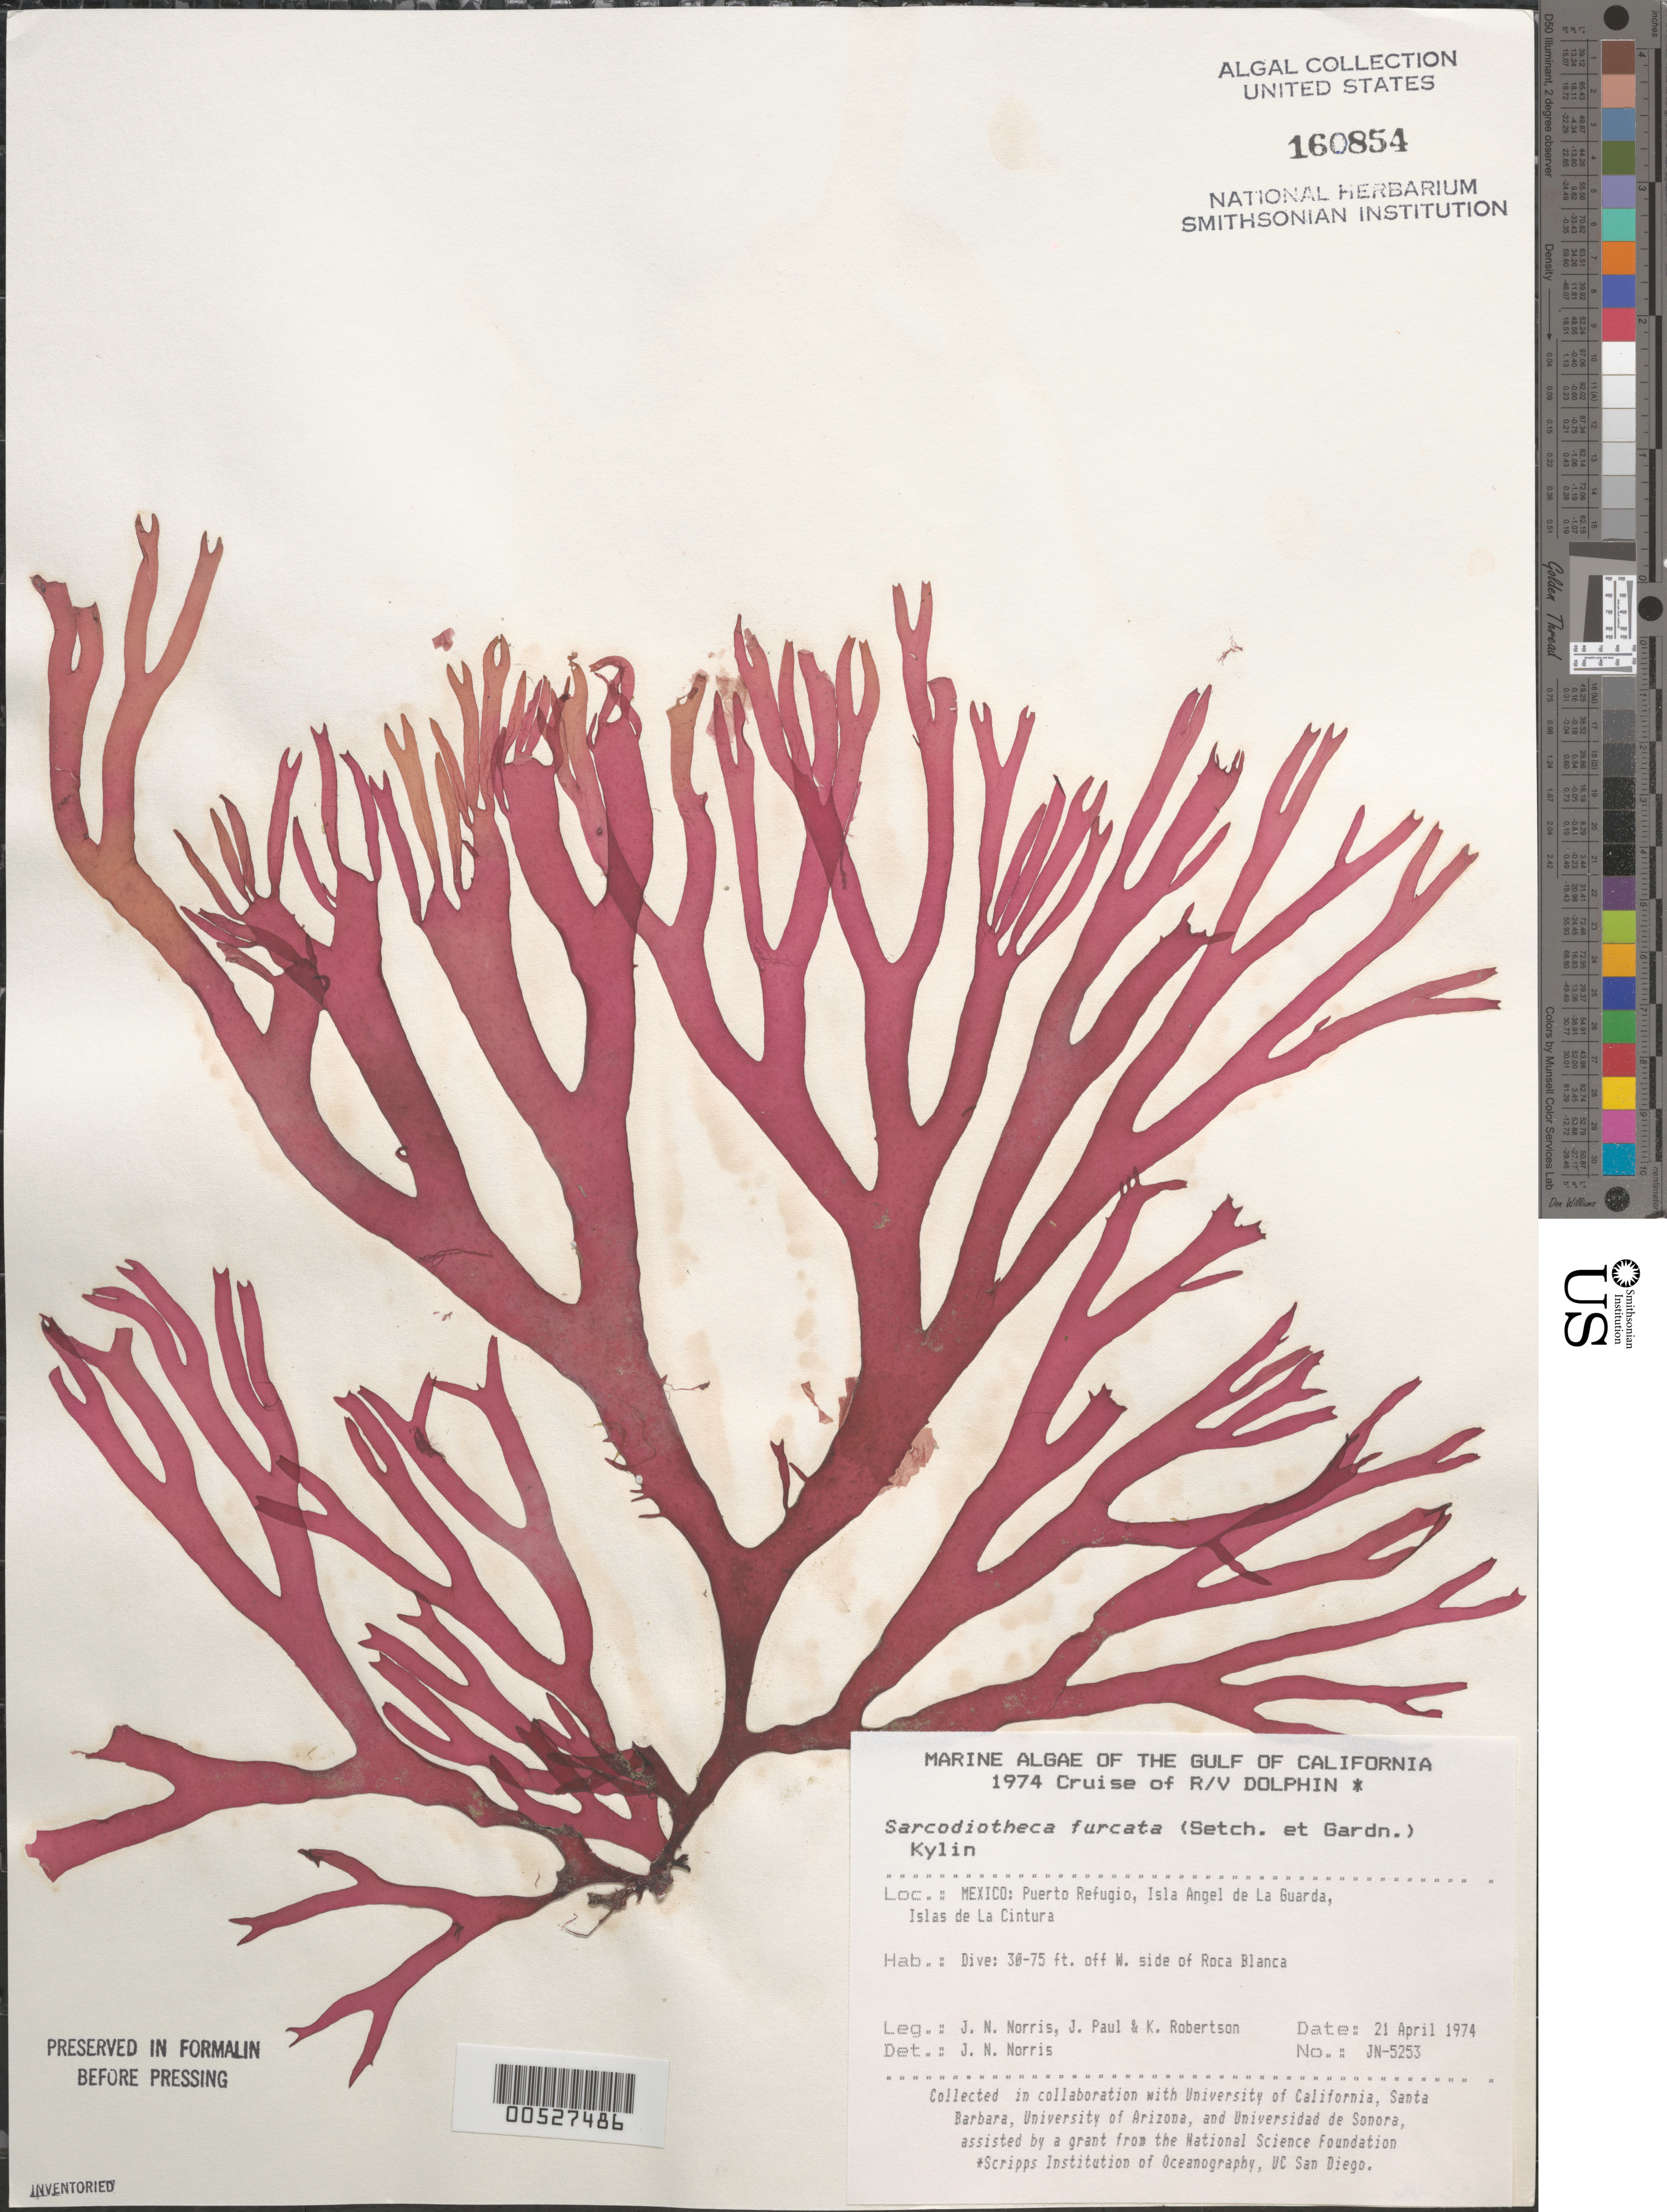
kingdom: Plantae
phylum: Rhodophyta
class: Florideophyceae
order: Gigartinales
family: Solieriaceae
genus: Sarcodiotheca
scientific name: Sarcodiotheca furcata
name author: (Setch. & N.L. Gardner) Kylin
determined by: Norris, James N.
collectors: J. N. Norris, J. Paul & K. Robertson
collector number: JN-5253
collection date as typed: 21 Apr 1974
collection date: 1974-04-21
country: Mexico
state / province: Baja California Norte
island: Isla Angel de la Guarda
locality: Roca Blanca, Puerto Refugio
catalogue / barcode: US 160854